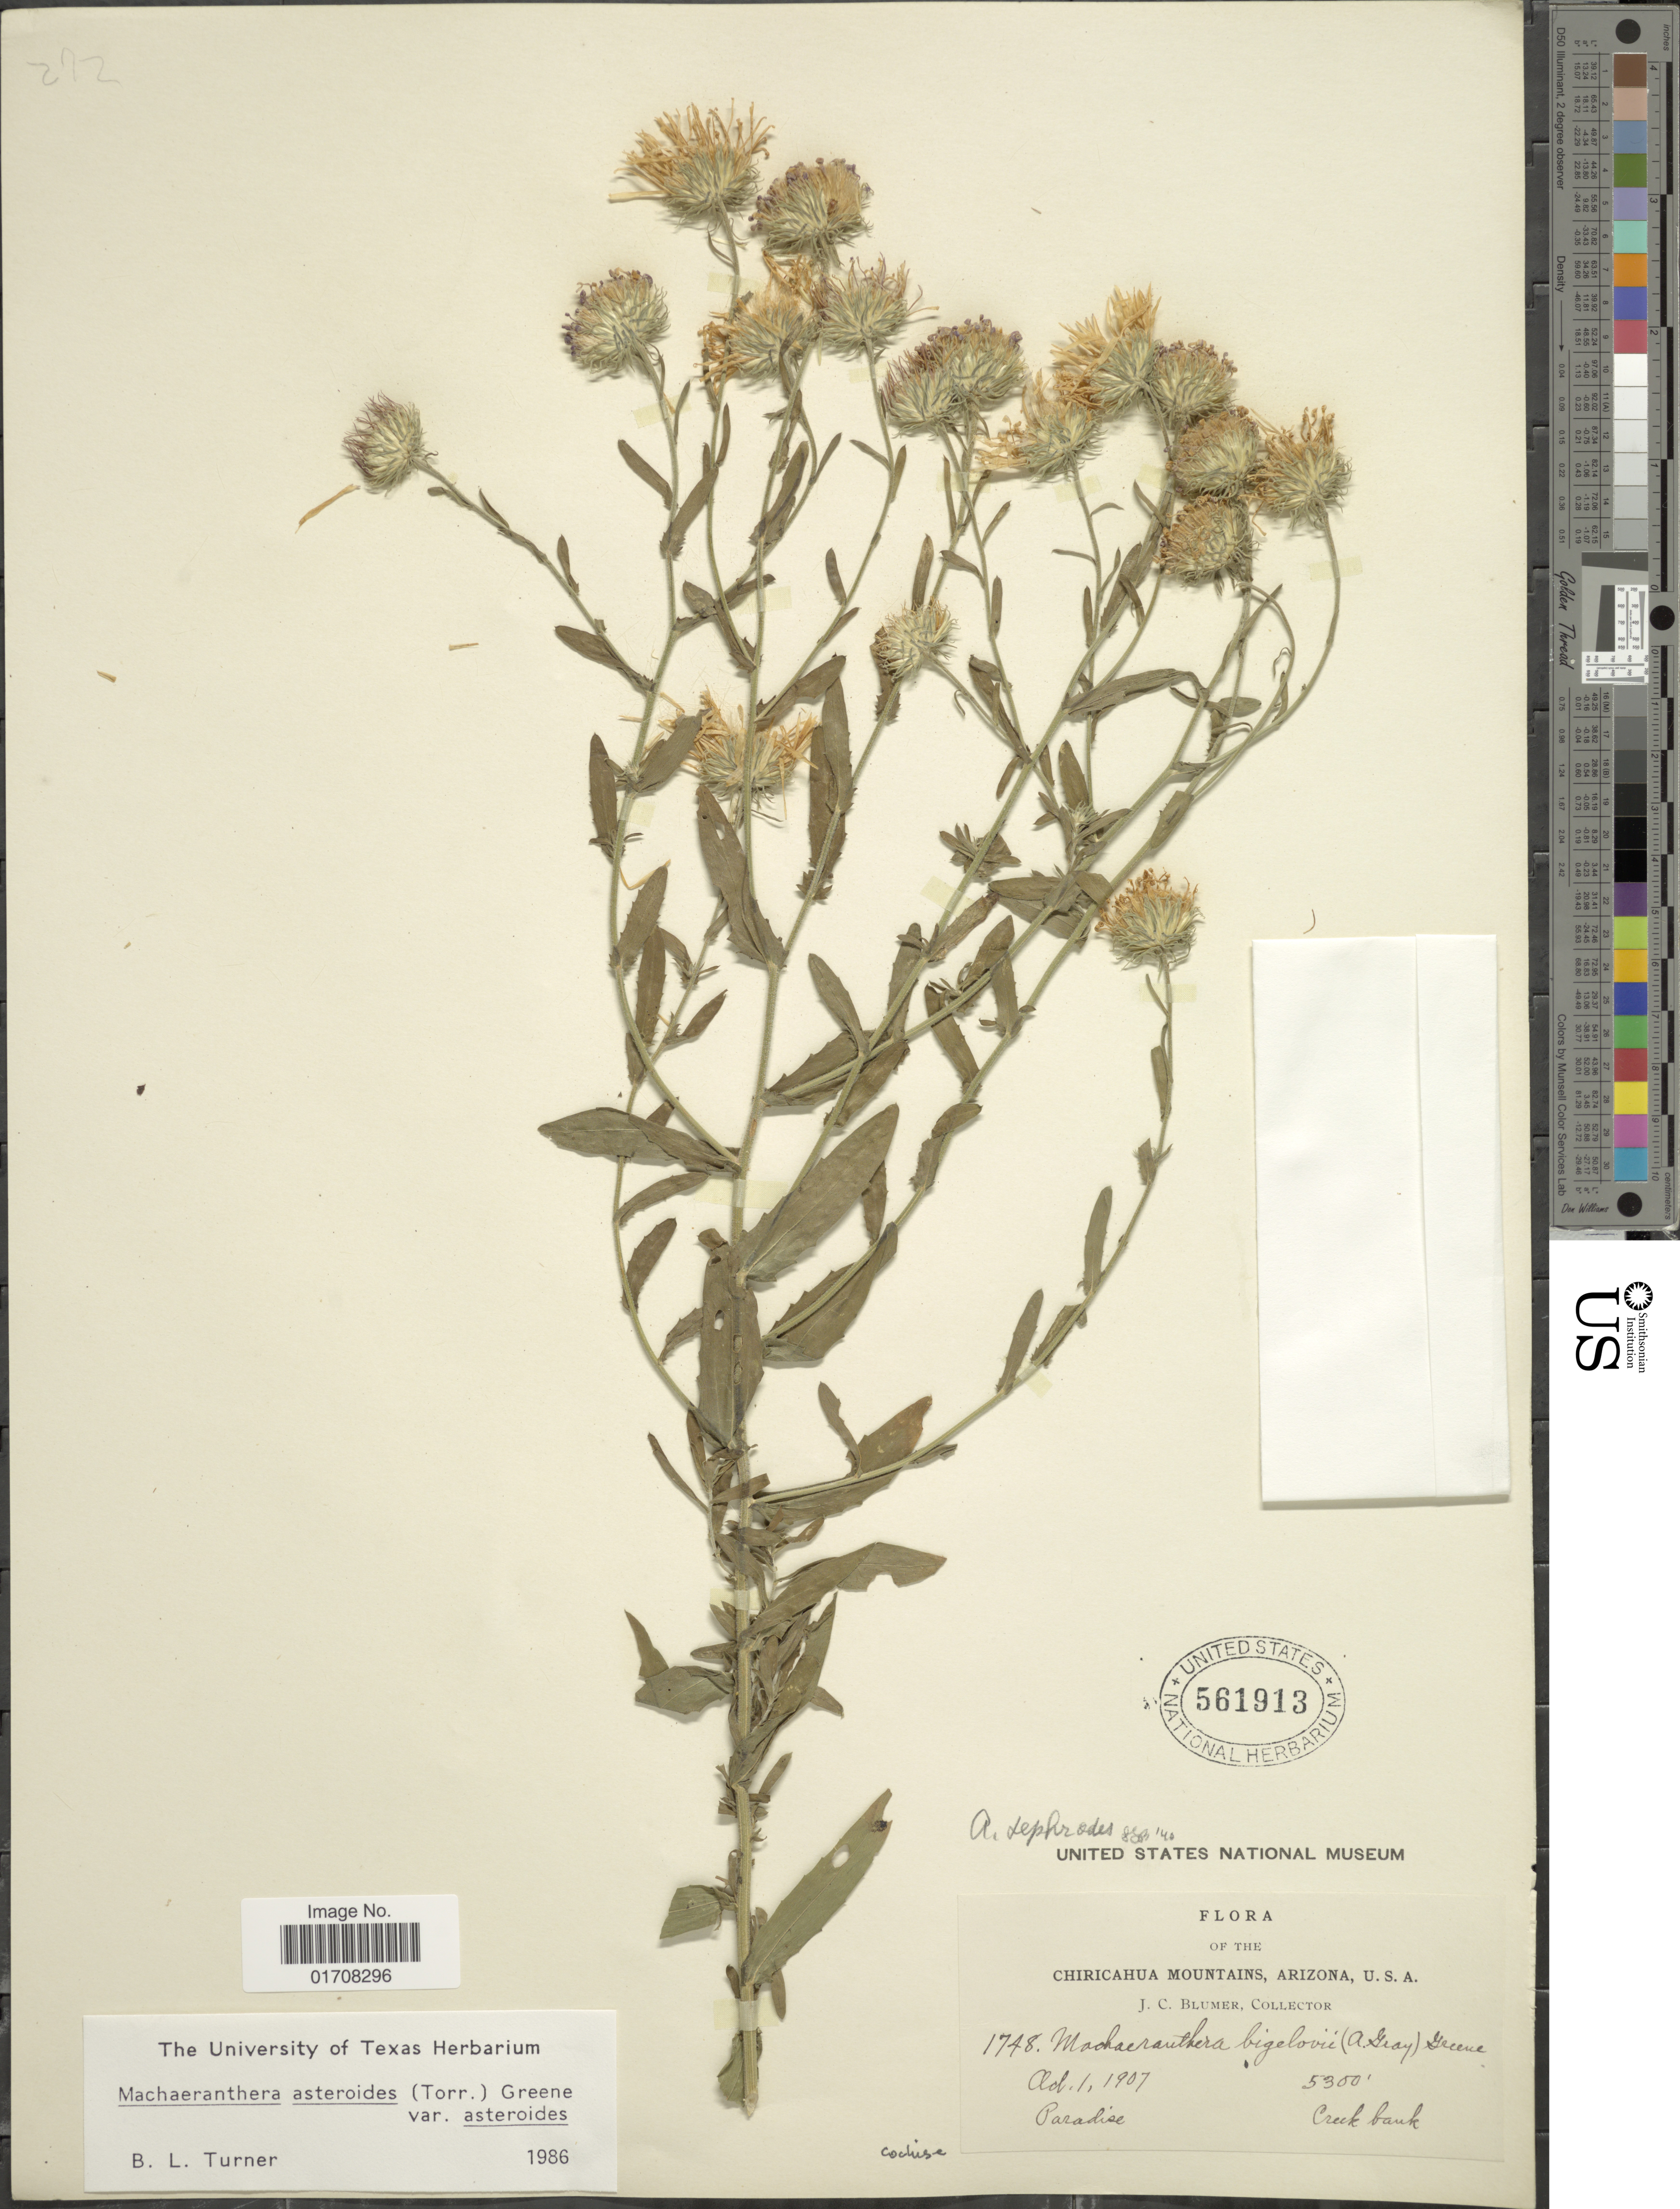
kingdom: Plantae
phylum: Tracheophyta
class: Magnoliopsida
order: Asterales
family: Asteraceae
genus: Machaeranthera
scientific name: Machaeranthera asteroides var. asteroides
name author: (Torr.) Greene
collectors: J. C. Blumer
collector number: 1748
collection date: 1907-10-01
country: United States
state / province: Arizona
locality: Chiricahua Mountains, U.S.A., Paradise, Creek bank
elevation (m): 1615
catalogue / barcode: US 561913